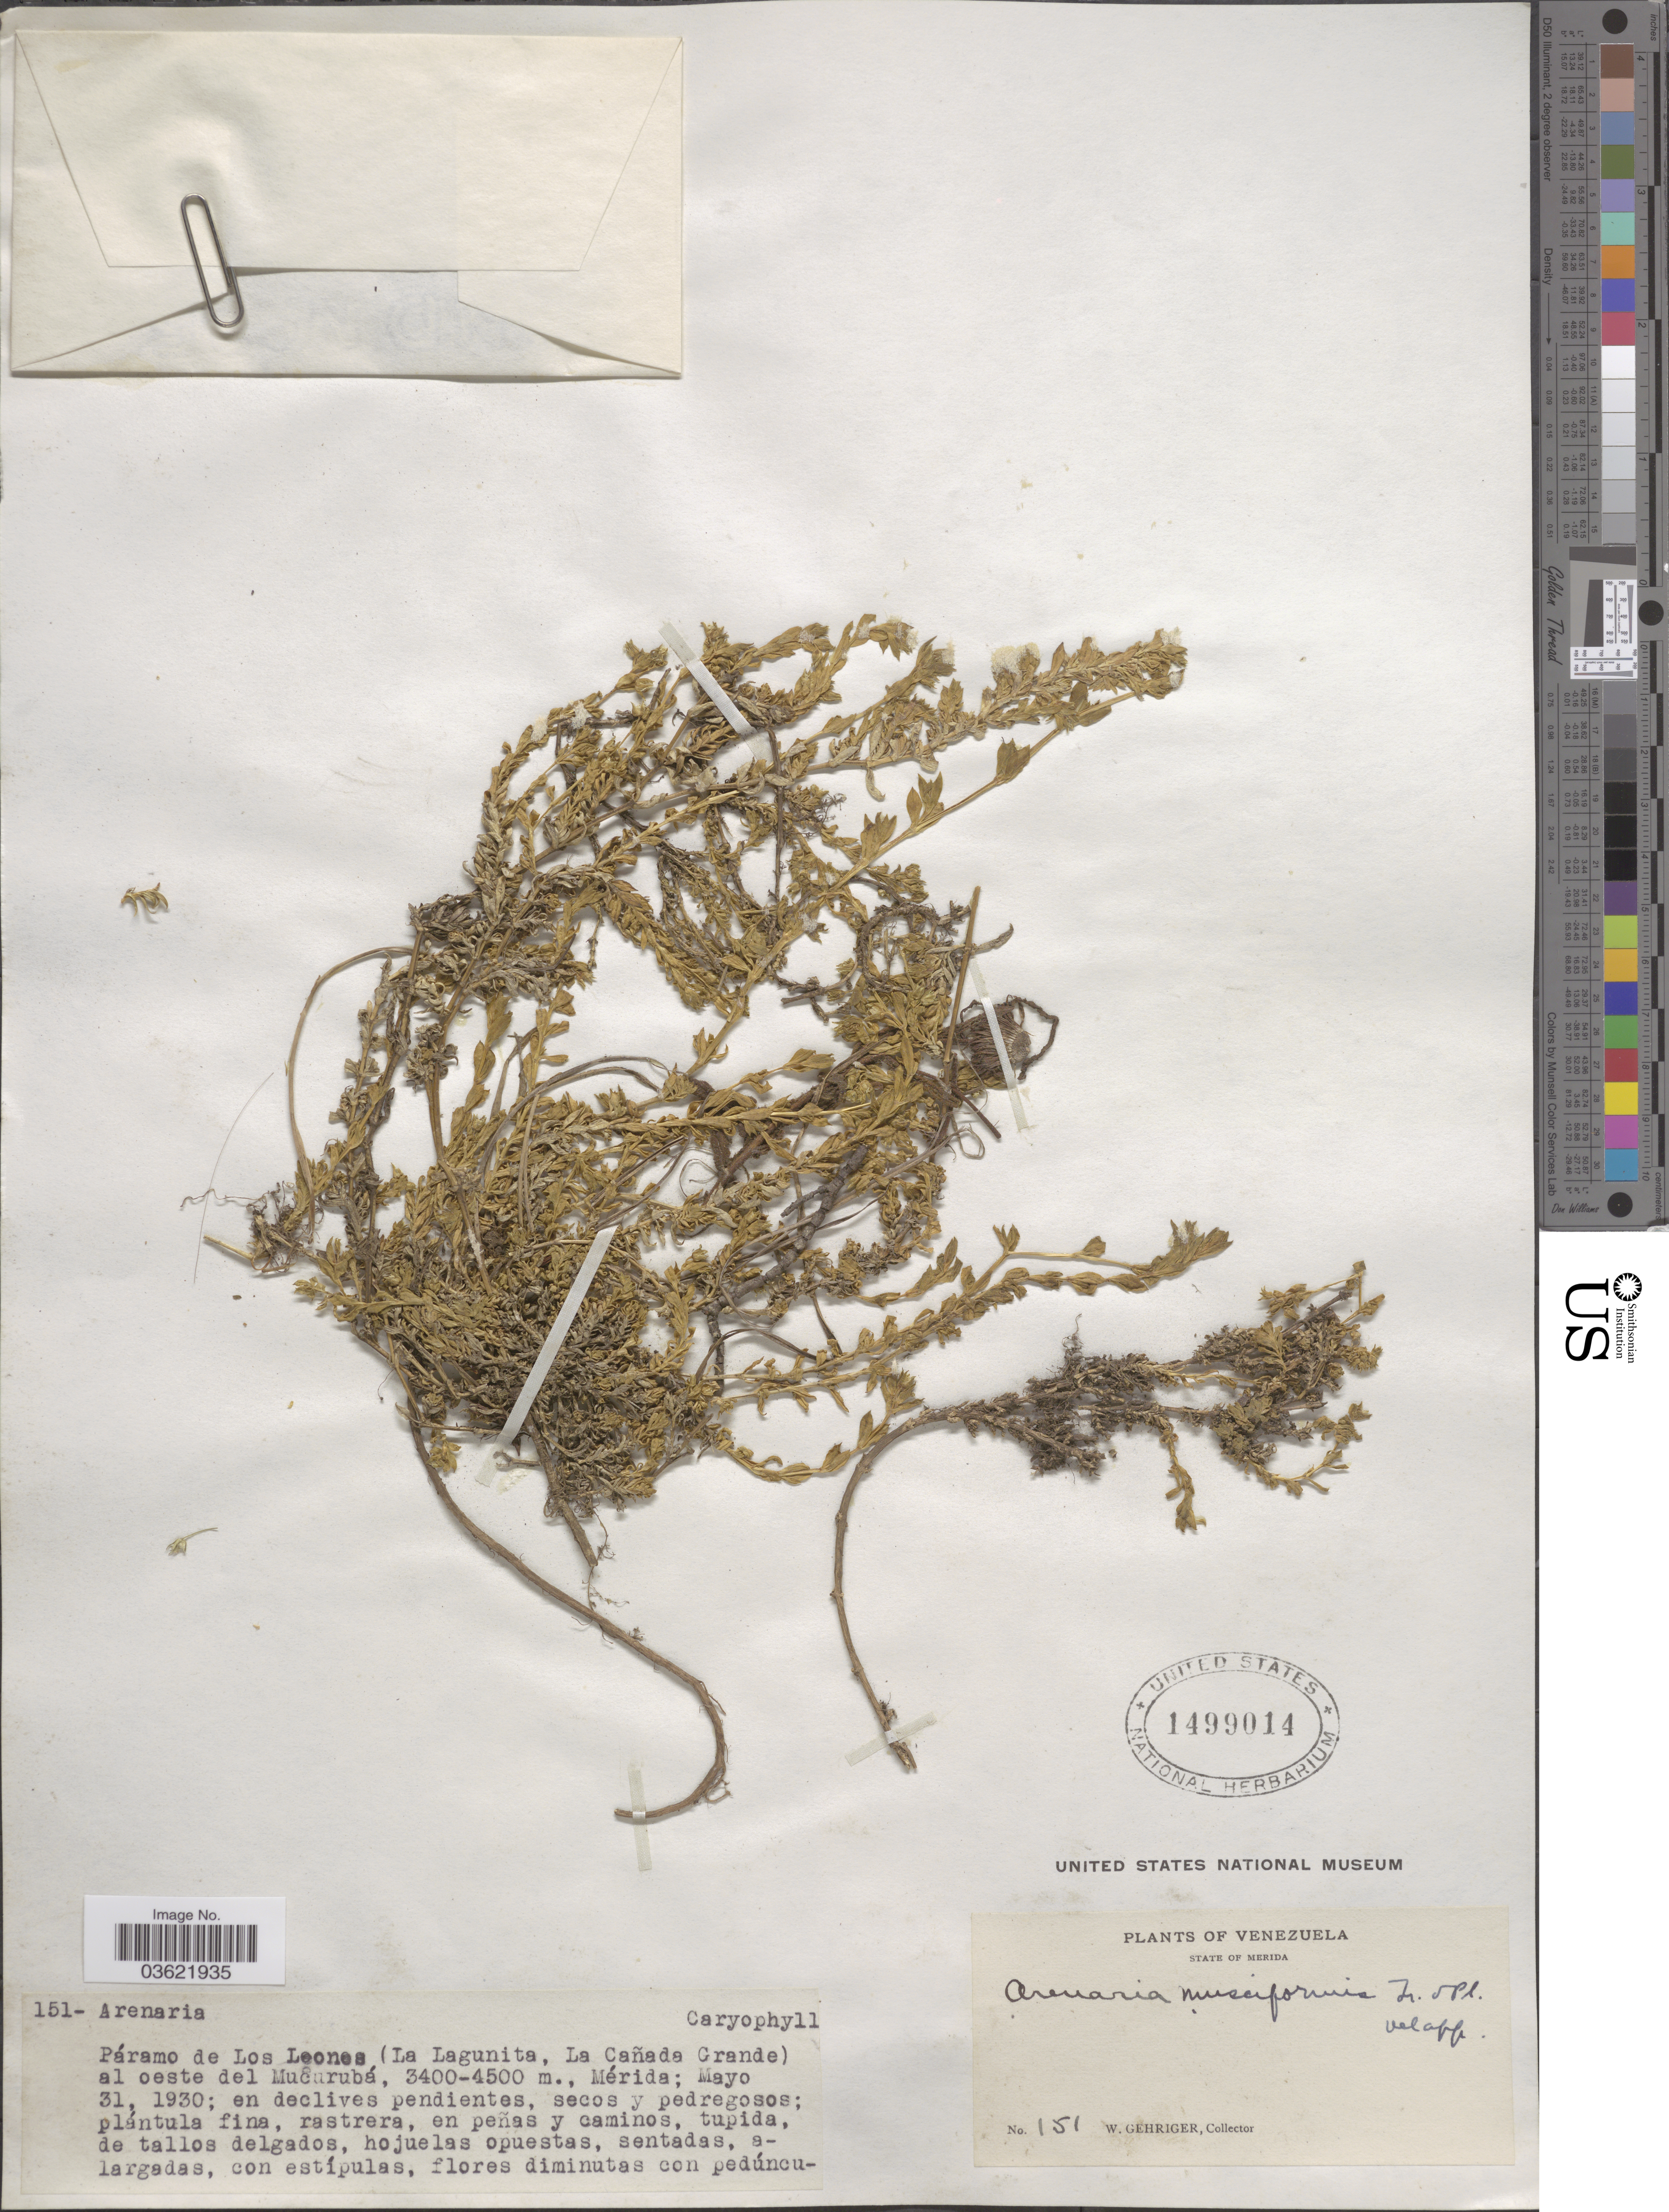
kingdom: Plantae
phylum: Tracheophyta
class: Magnoliopsida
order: Caryophyllales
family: Caryophyllaceae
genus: Arenaria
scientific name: Arenaria musciformis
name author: Triana & Planch.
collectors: W. Gehriger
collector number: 151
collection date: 1930-05-31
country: Venezuela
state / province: Mérida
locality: Páramo de Los Leones (La Lagunita, La Cañada Grande) al oeste del Mucurabá.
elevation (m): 3400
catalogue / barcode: US 1499014